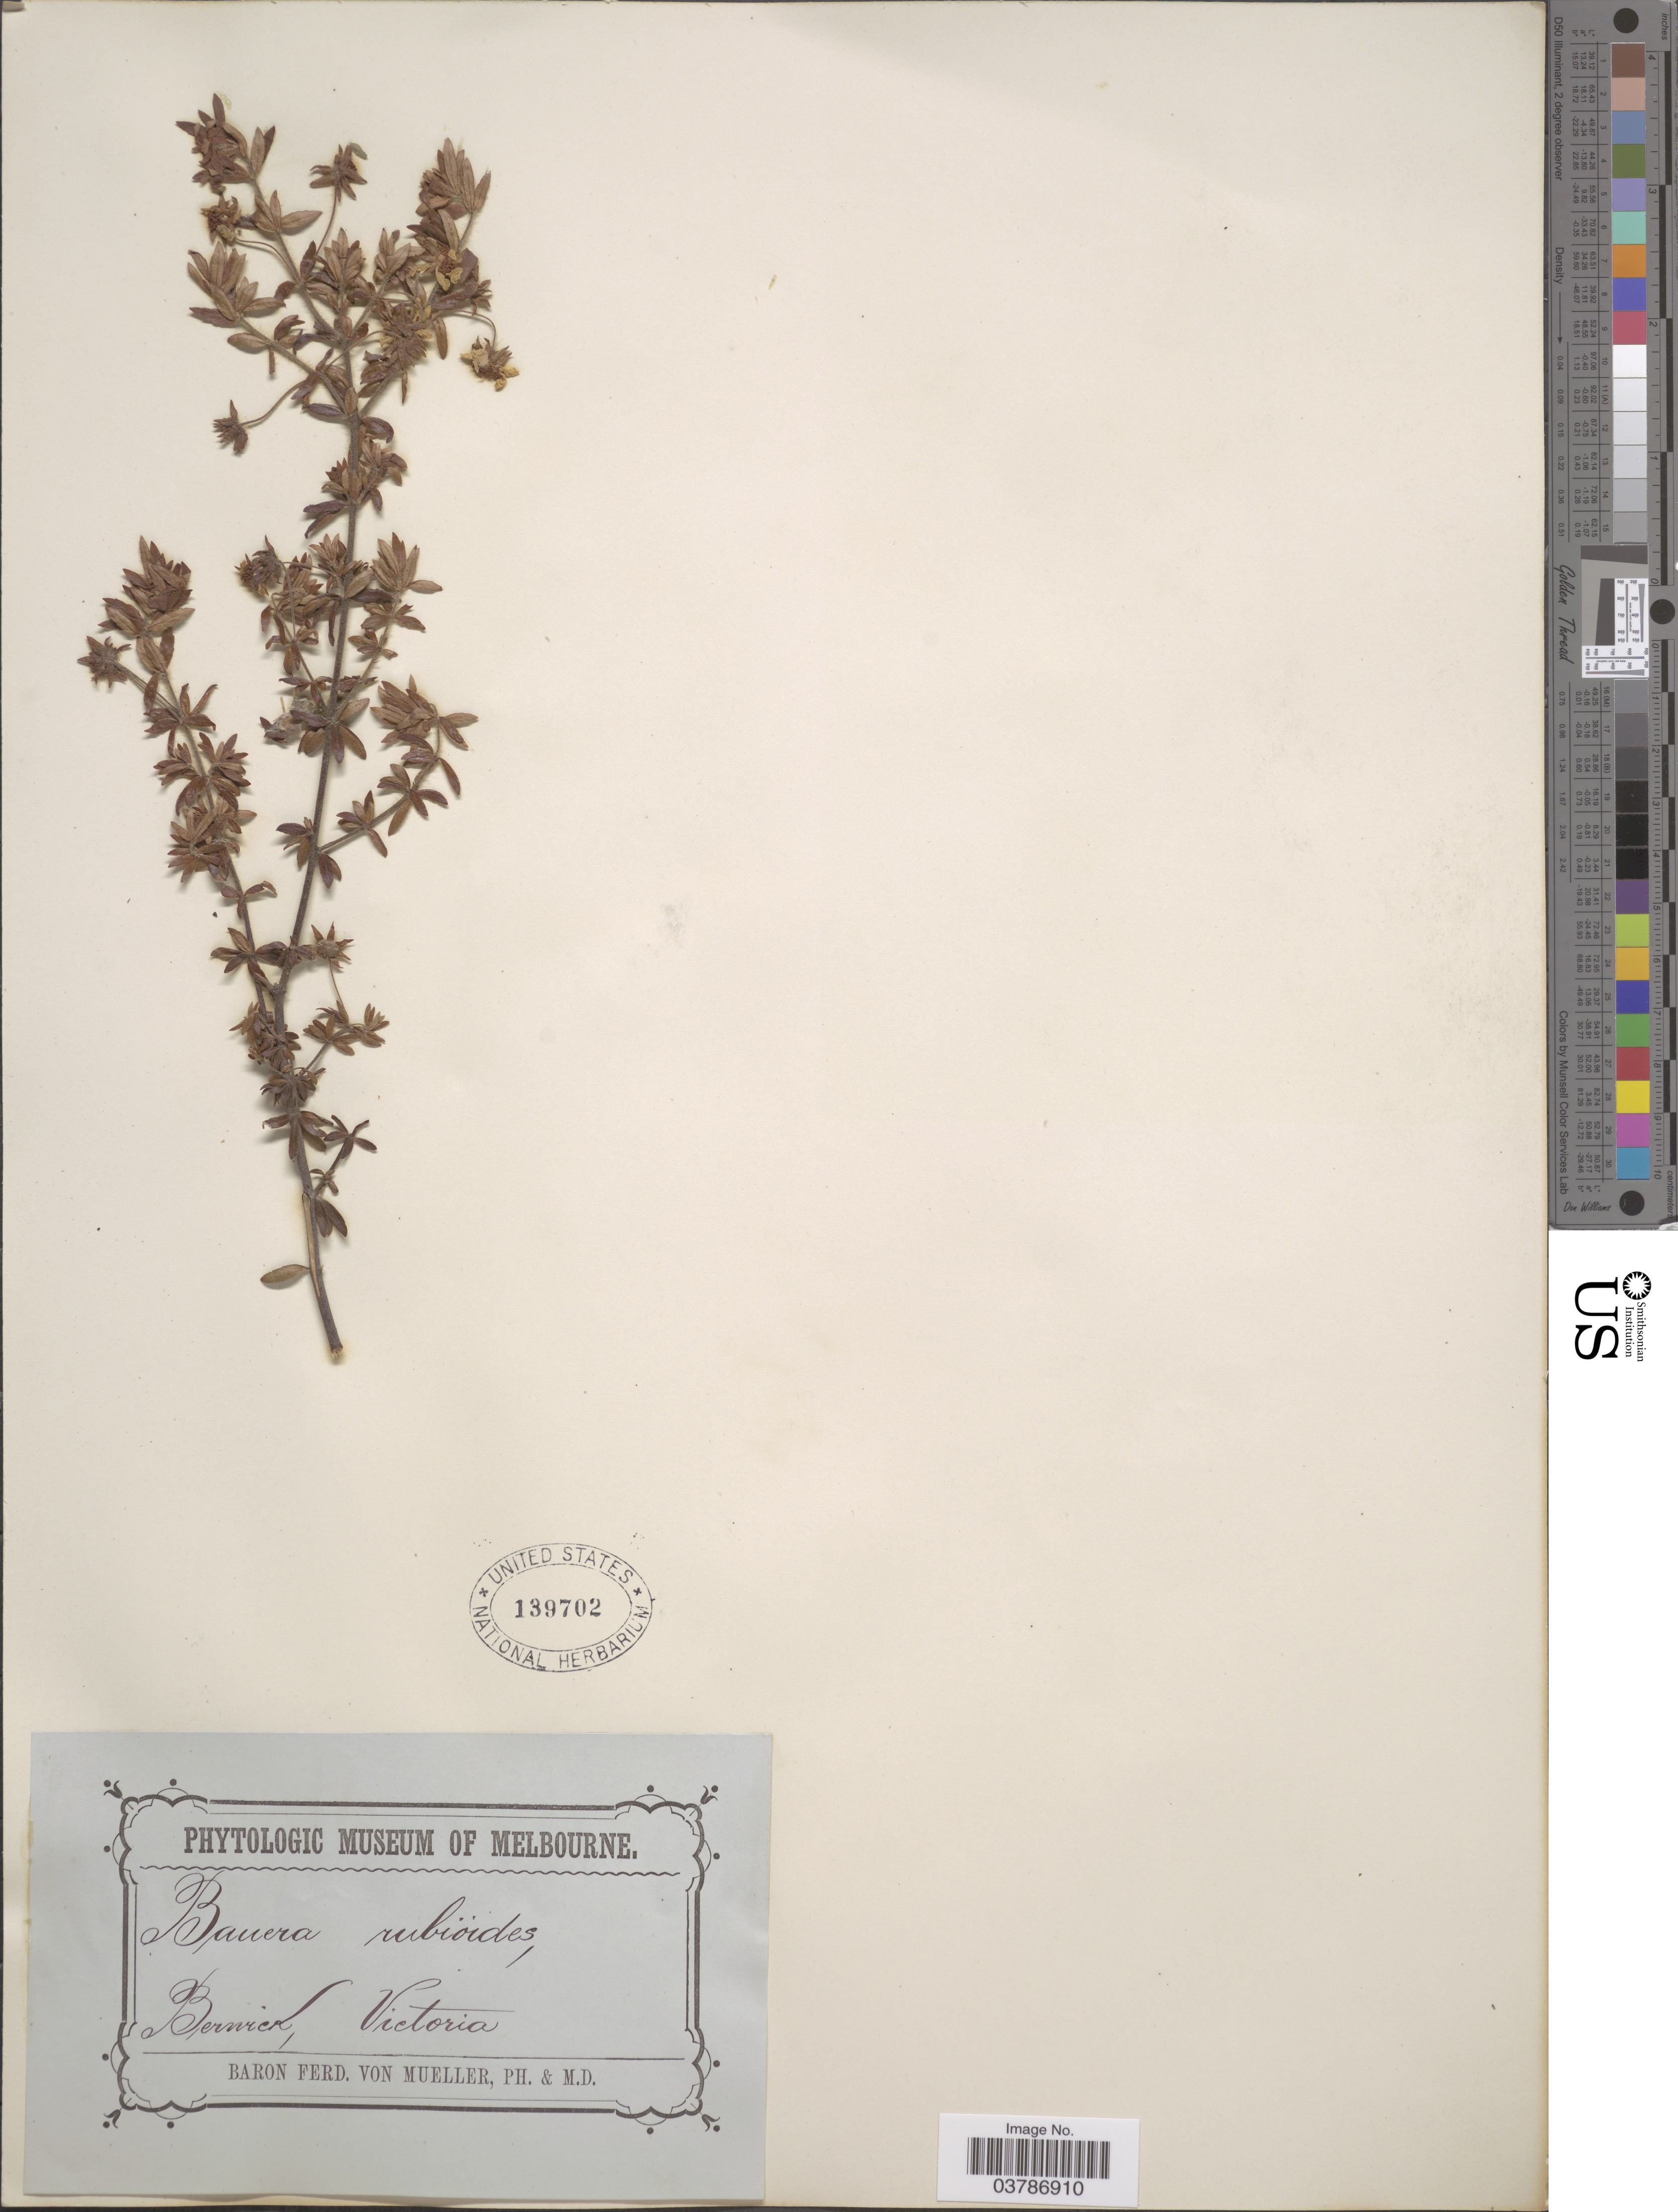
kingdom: Plantae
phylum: Tracheophyta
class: Magnoliopsida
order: Oxalidales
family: Cunoniaceae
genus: Bauera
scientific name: Bauera rubioides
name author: Andrews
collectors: F. Mueller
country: Australia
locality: Berwick, Victoria.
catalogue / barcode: US 139702